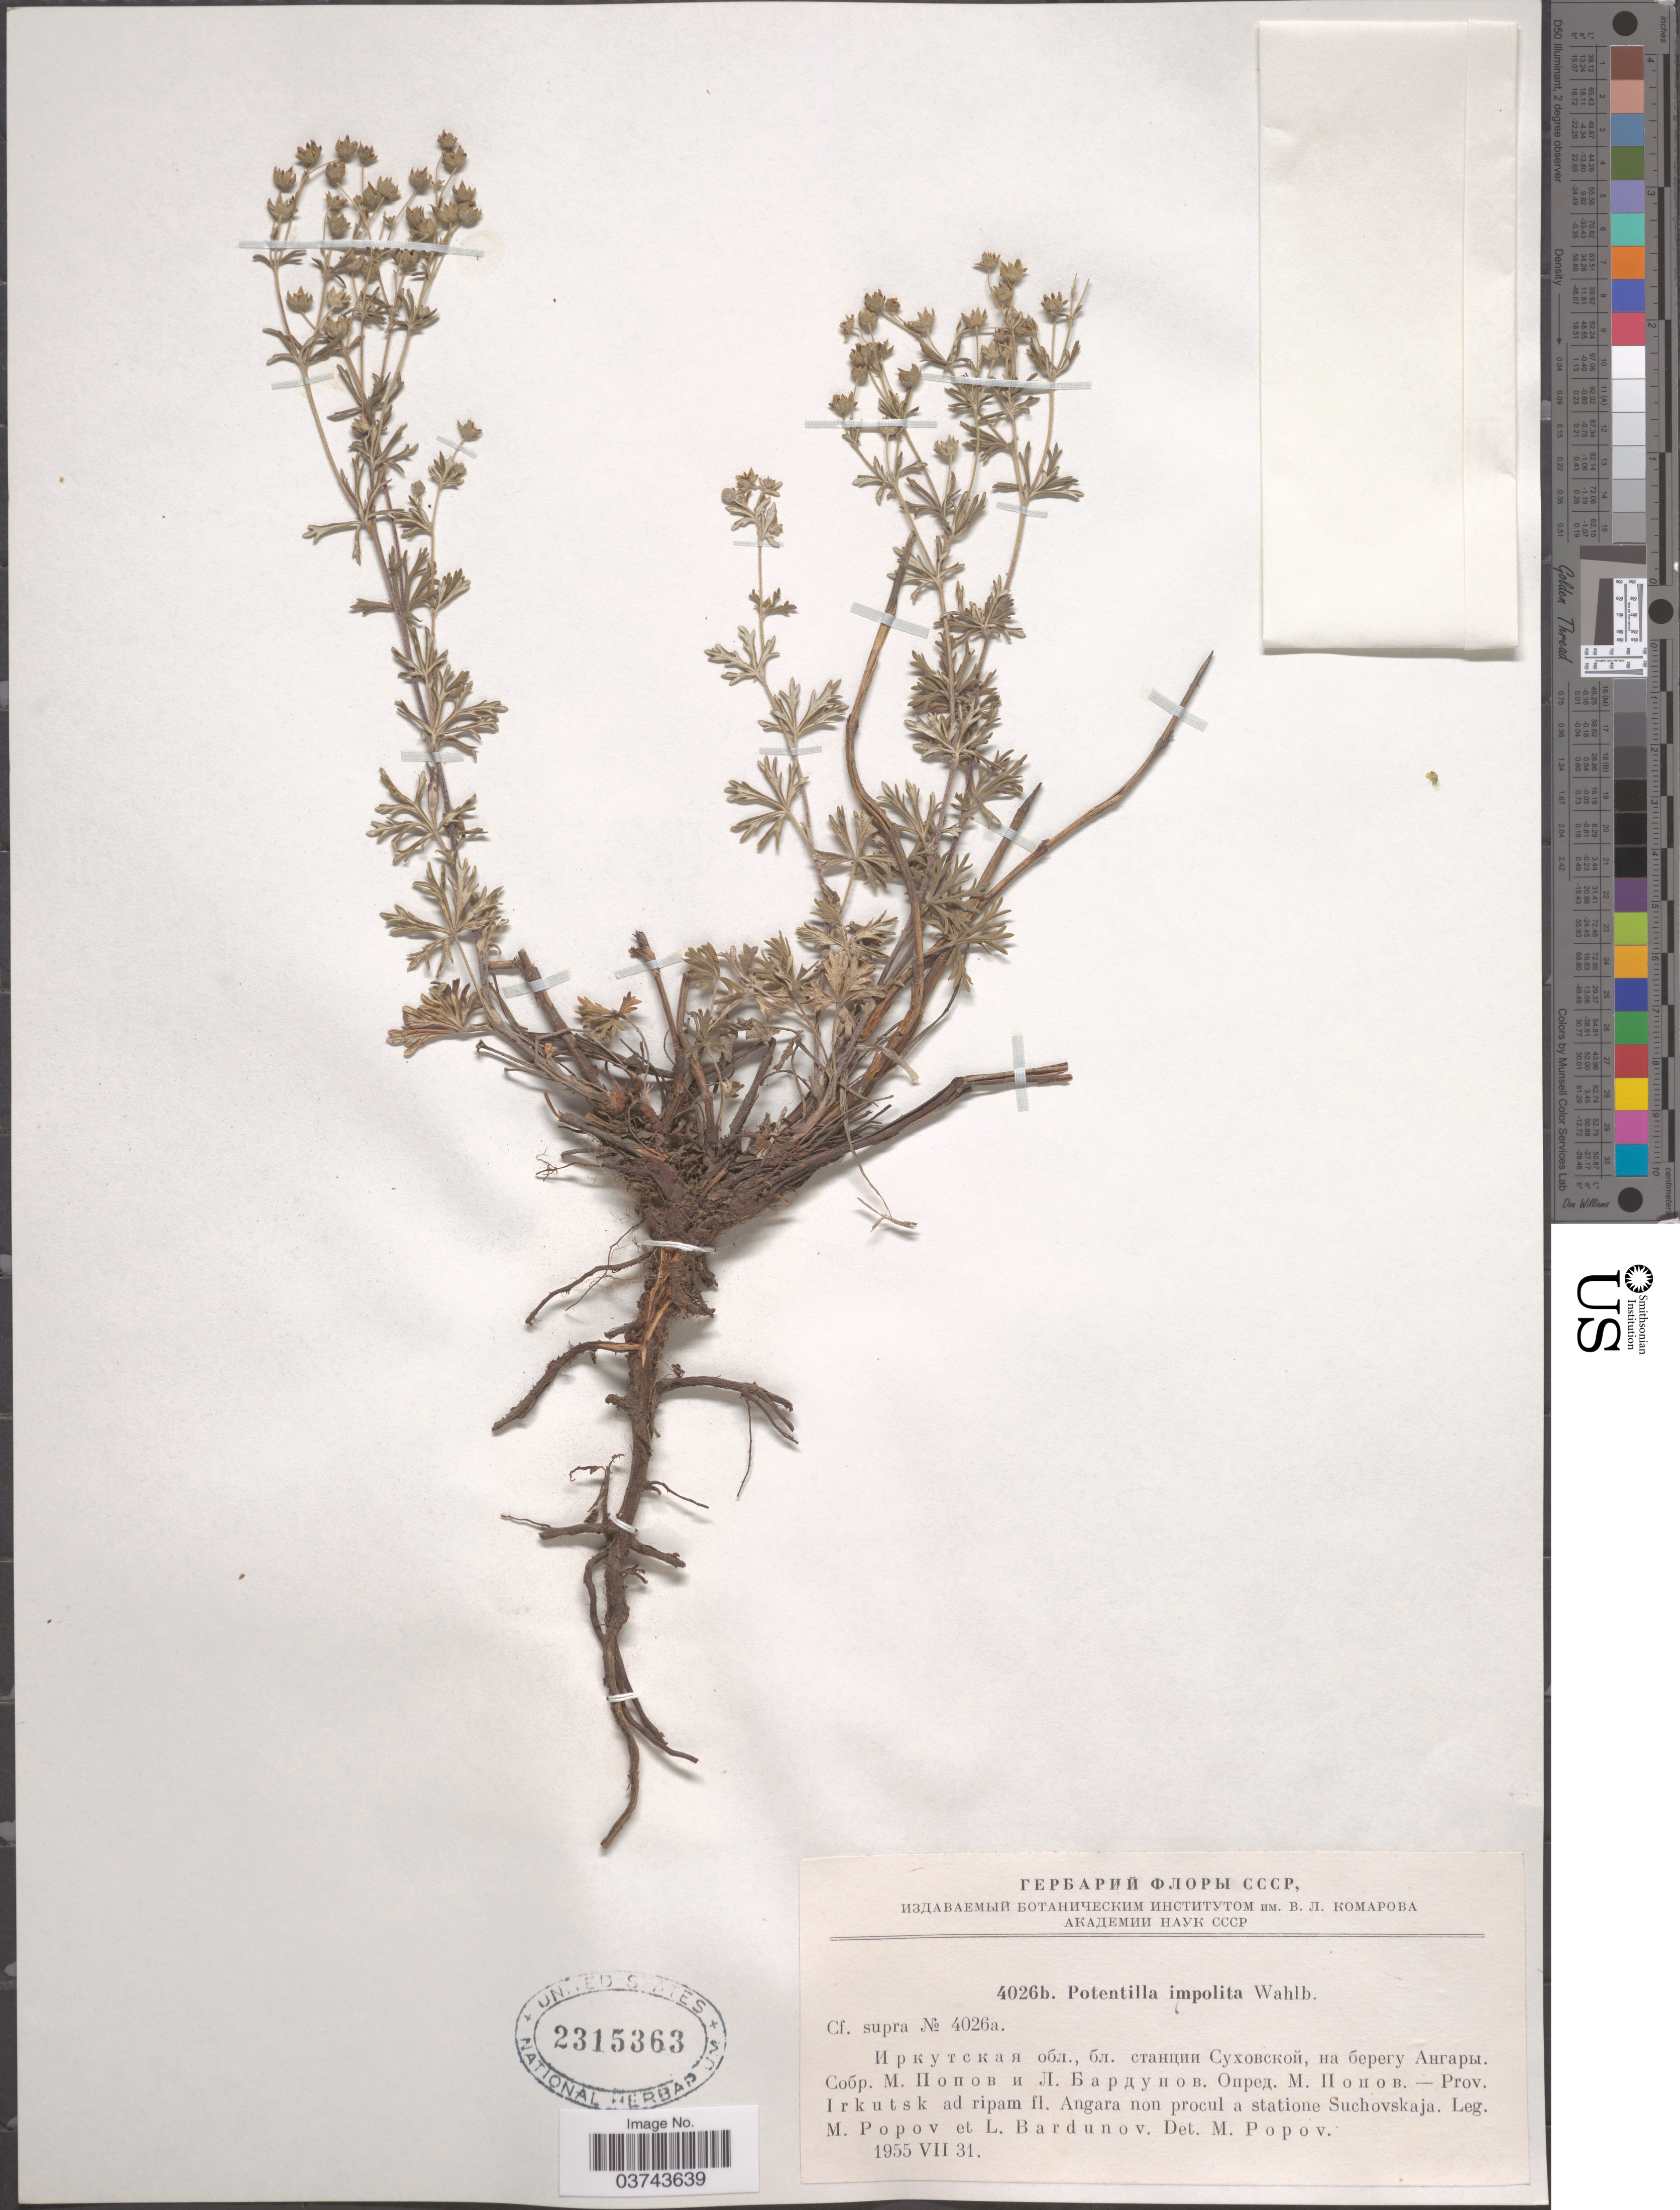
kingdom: Plantae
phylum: Tracheophyta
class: Magnoliopsida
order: Rosales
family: Rosaceae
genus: Potentilla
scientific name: Potentilla impolita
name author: Wahlenb.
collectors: M. Popov & L. Bardunov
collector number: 4026b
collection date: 1955-07-31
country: Russian Federation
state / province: Irkutsk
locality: Ad ripam fl. Angara non procul a statione Suchovskaja.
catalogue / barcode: US 2315363